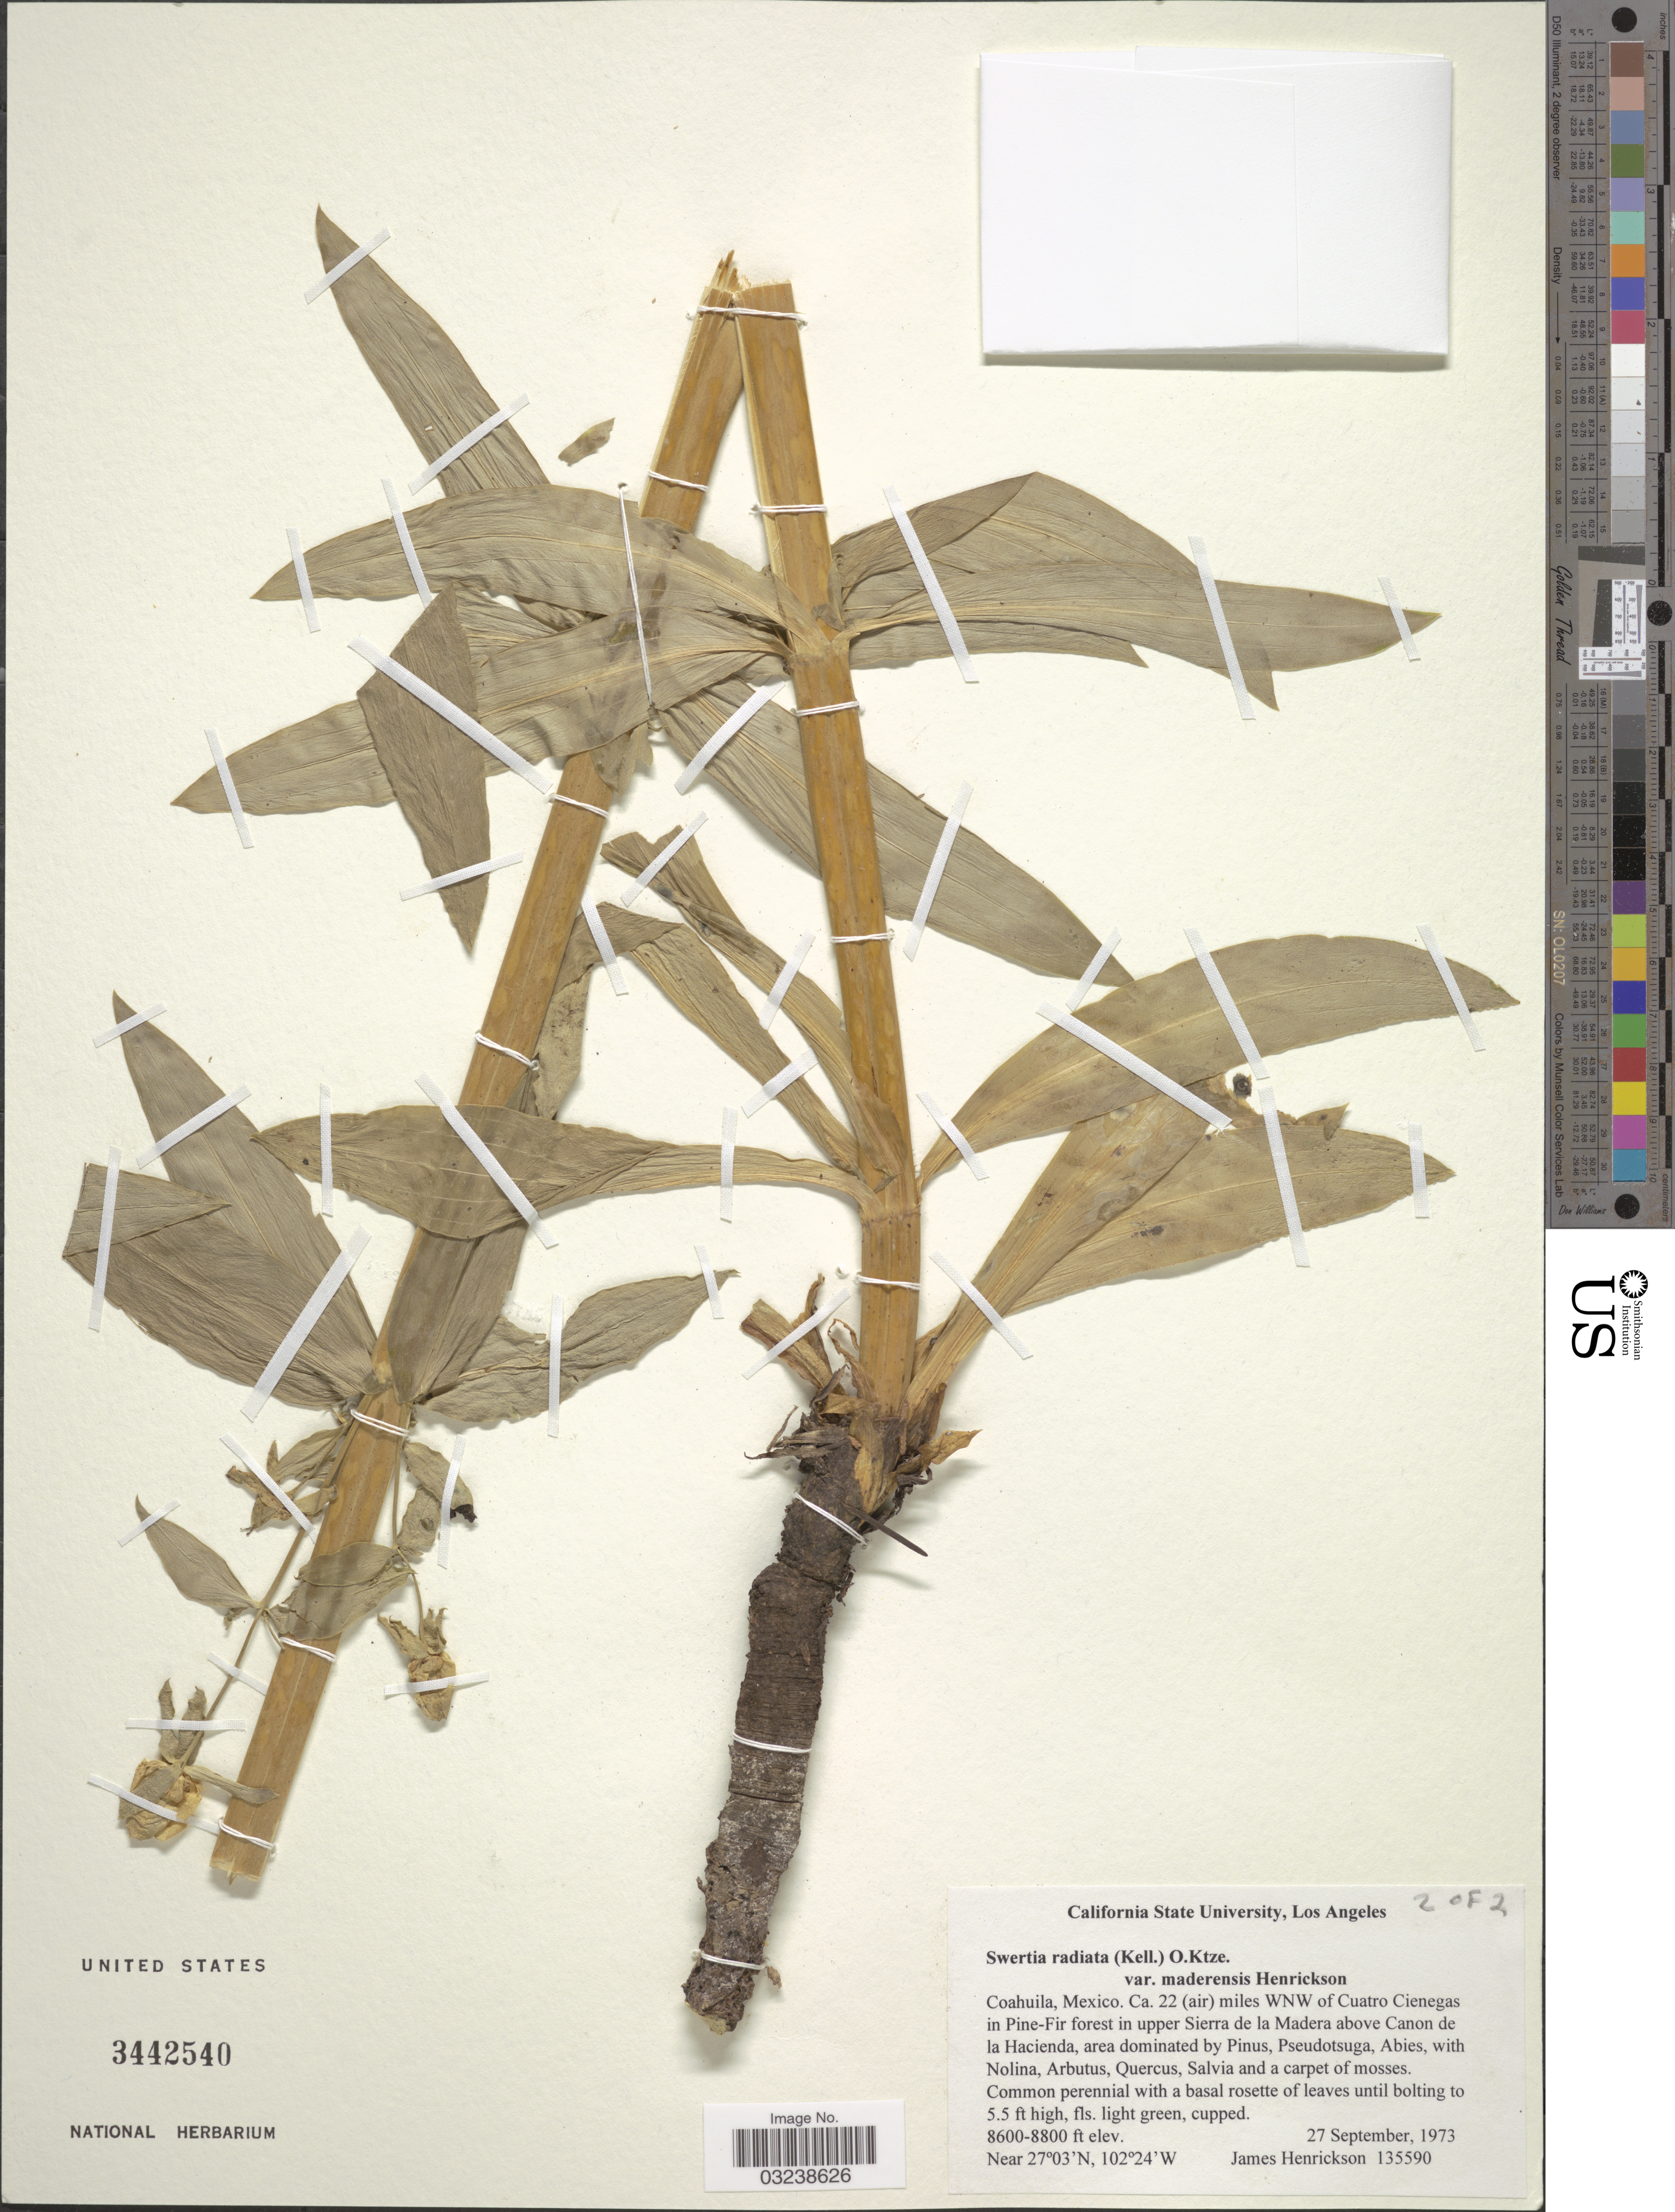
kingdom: Plantae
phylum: Tracheophyta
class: Magnoliopsida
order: Gentianales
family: Gentianaceae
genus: Swertia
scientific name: Swertia radiata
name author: (Kellogg) Kuntze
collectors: J. Henrickson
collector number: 135590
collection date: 1973-09-27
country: Mexico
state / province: Coahuila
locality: Ca. 22 (air) miles WNW of Cuatro Cienegas in Pine-Fir forest in upper Sierra de la Madera above Canon de la Hacienda.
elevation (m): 2621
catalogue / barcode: US 3442540